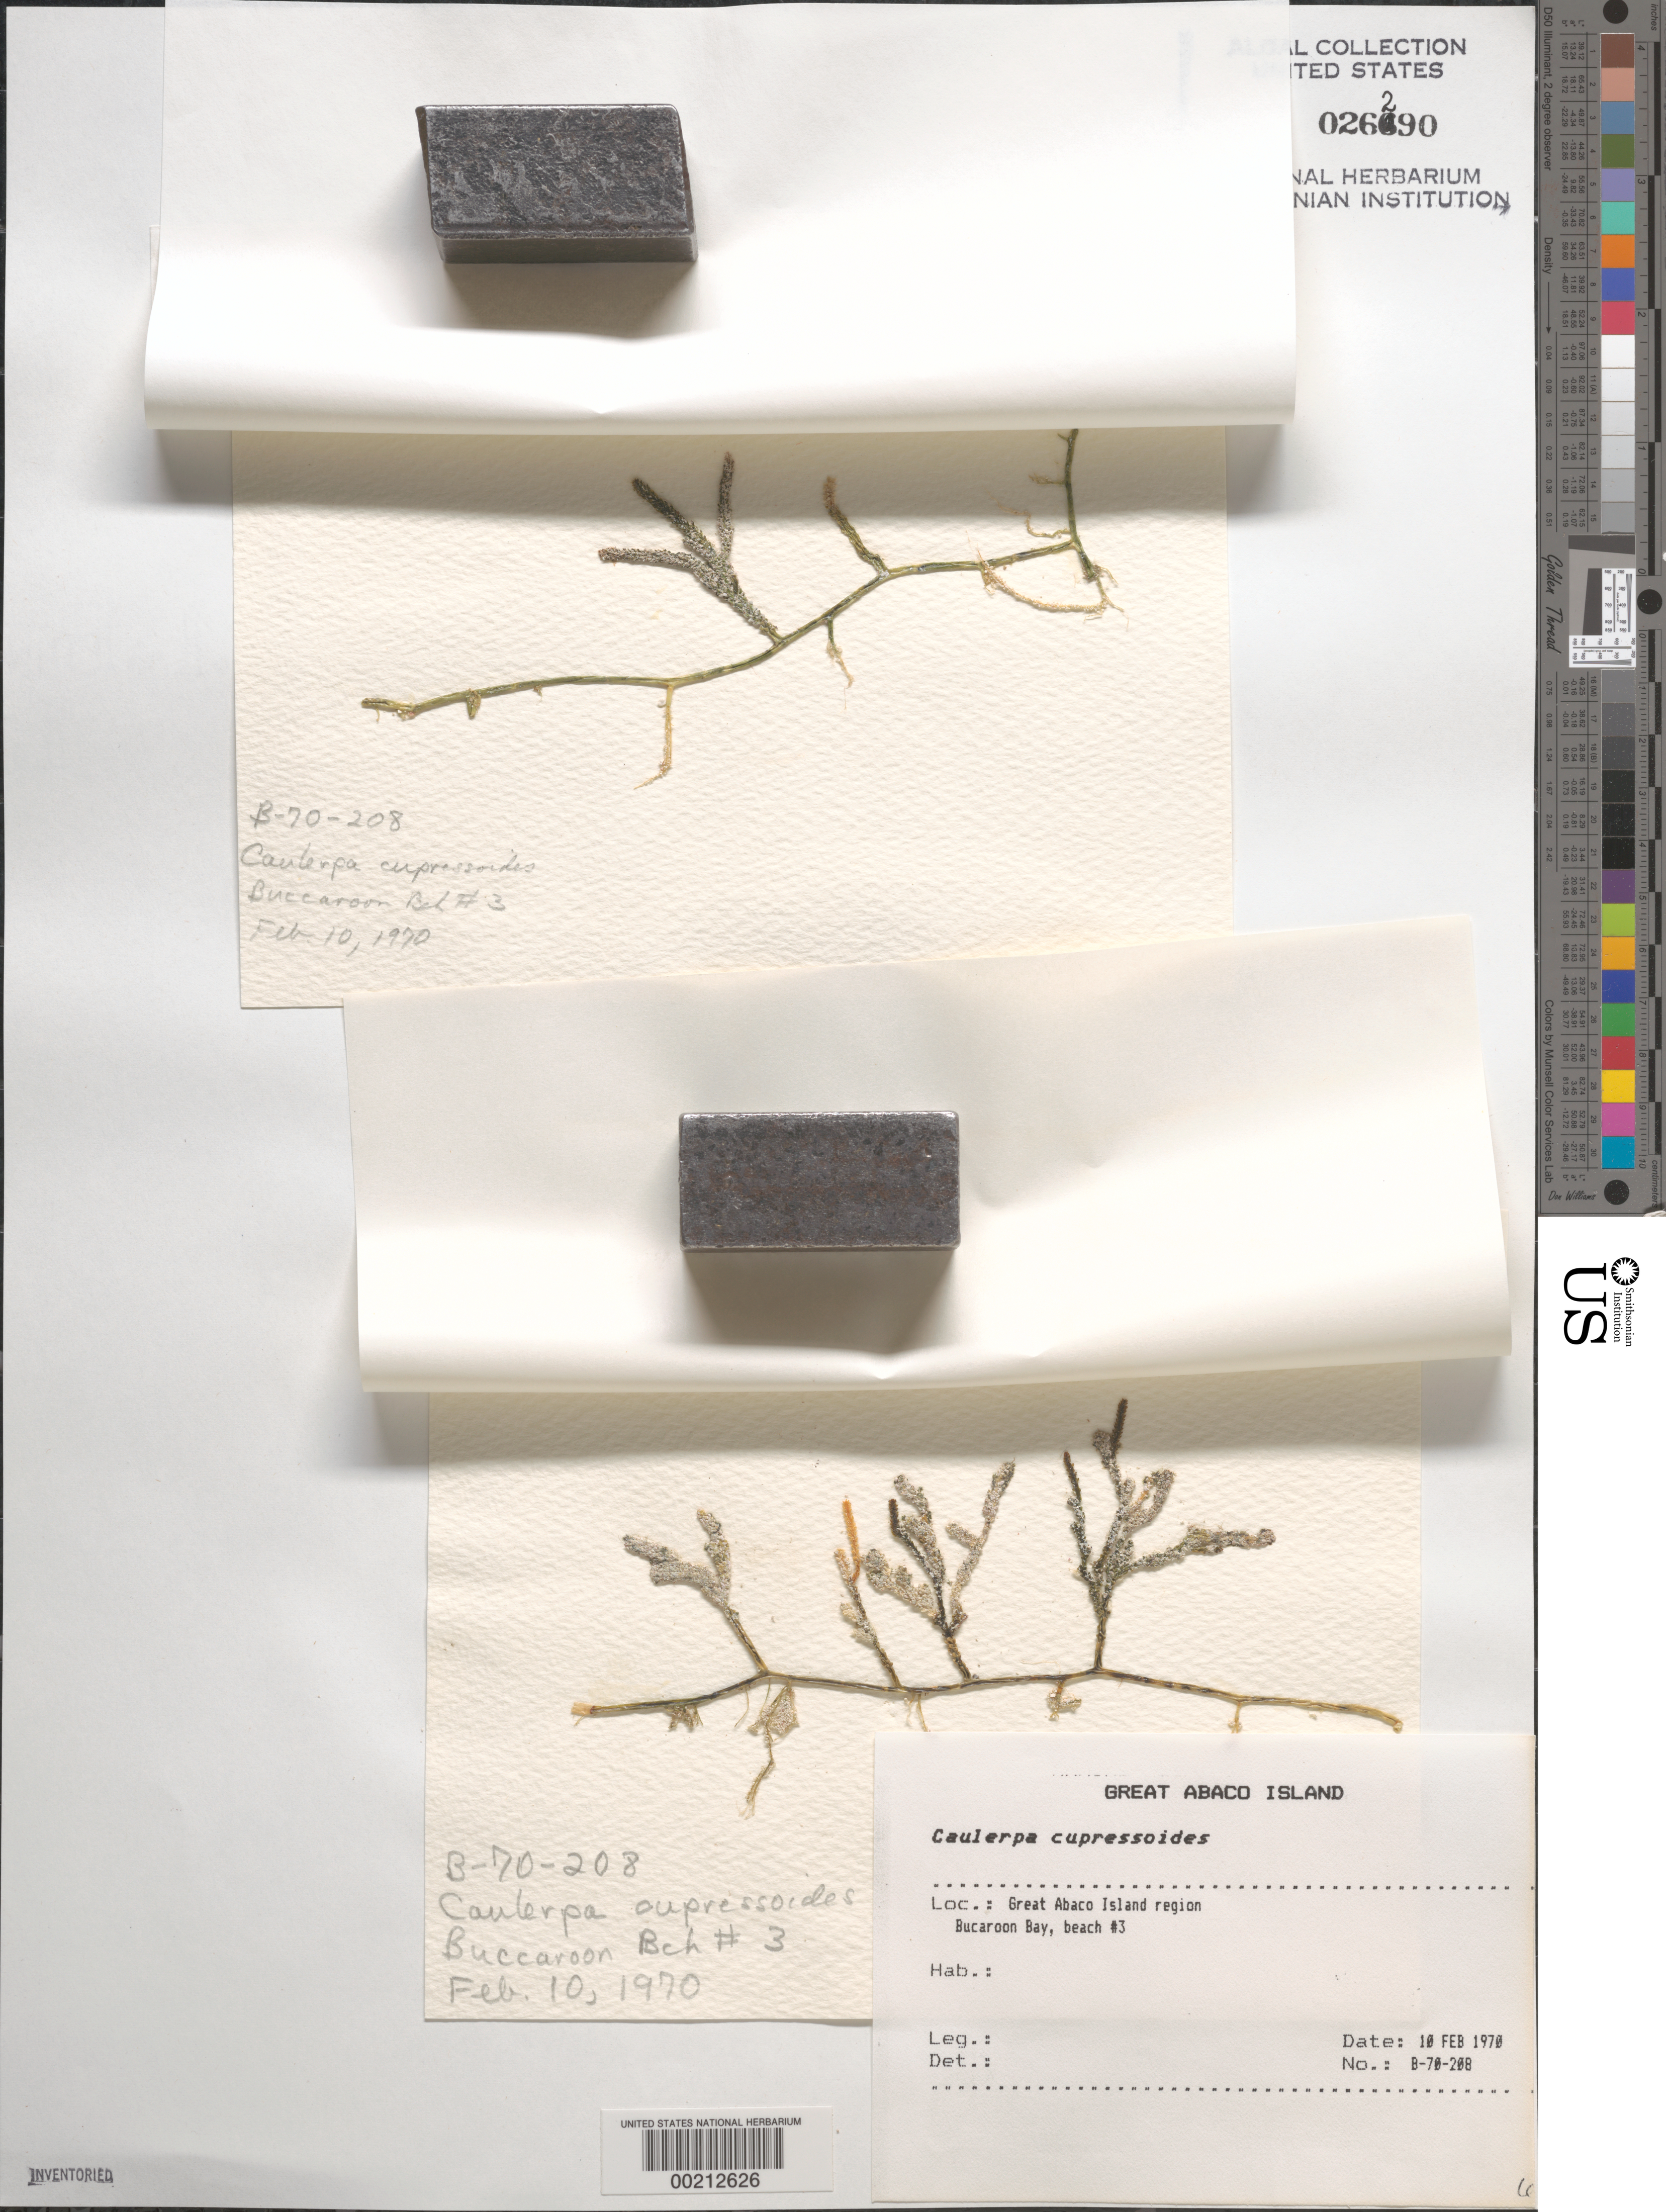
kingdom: Plantae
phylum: Chlorophyta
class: Ulvophyceae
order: Bryopsidales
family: Caulerpaceae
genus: Caulerpa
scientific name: Caulerpa cupressoides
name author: (Vahl) C. Agardh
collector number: B-70-208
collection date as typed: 10 Feb 1970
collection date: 1970-02-10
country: Bahamas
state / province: Abaco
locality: Buckaroon bay, great abaco island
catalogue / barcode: US 26290